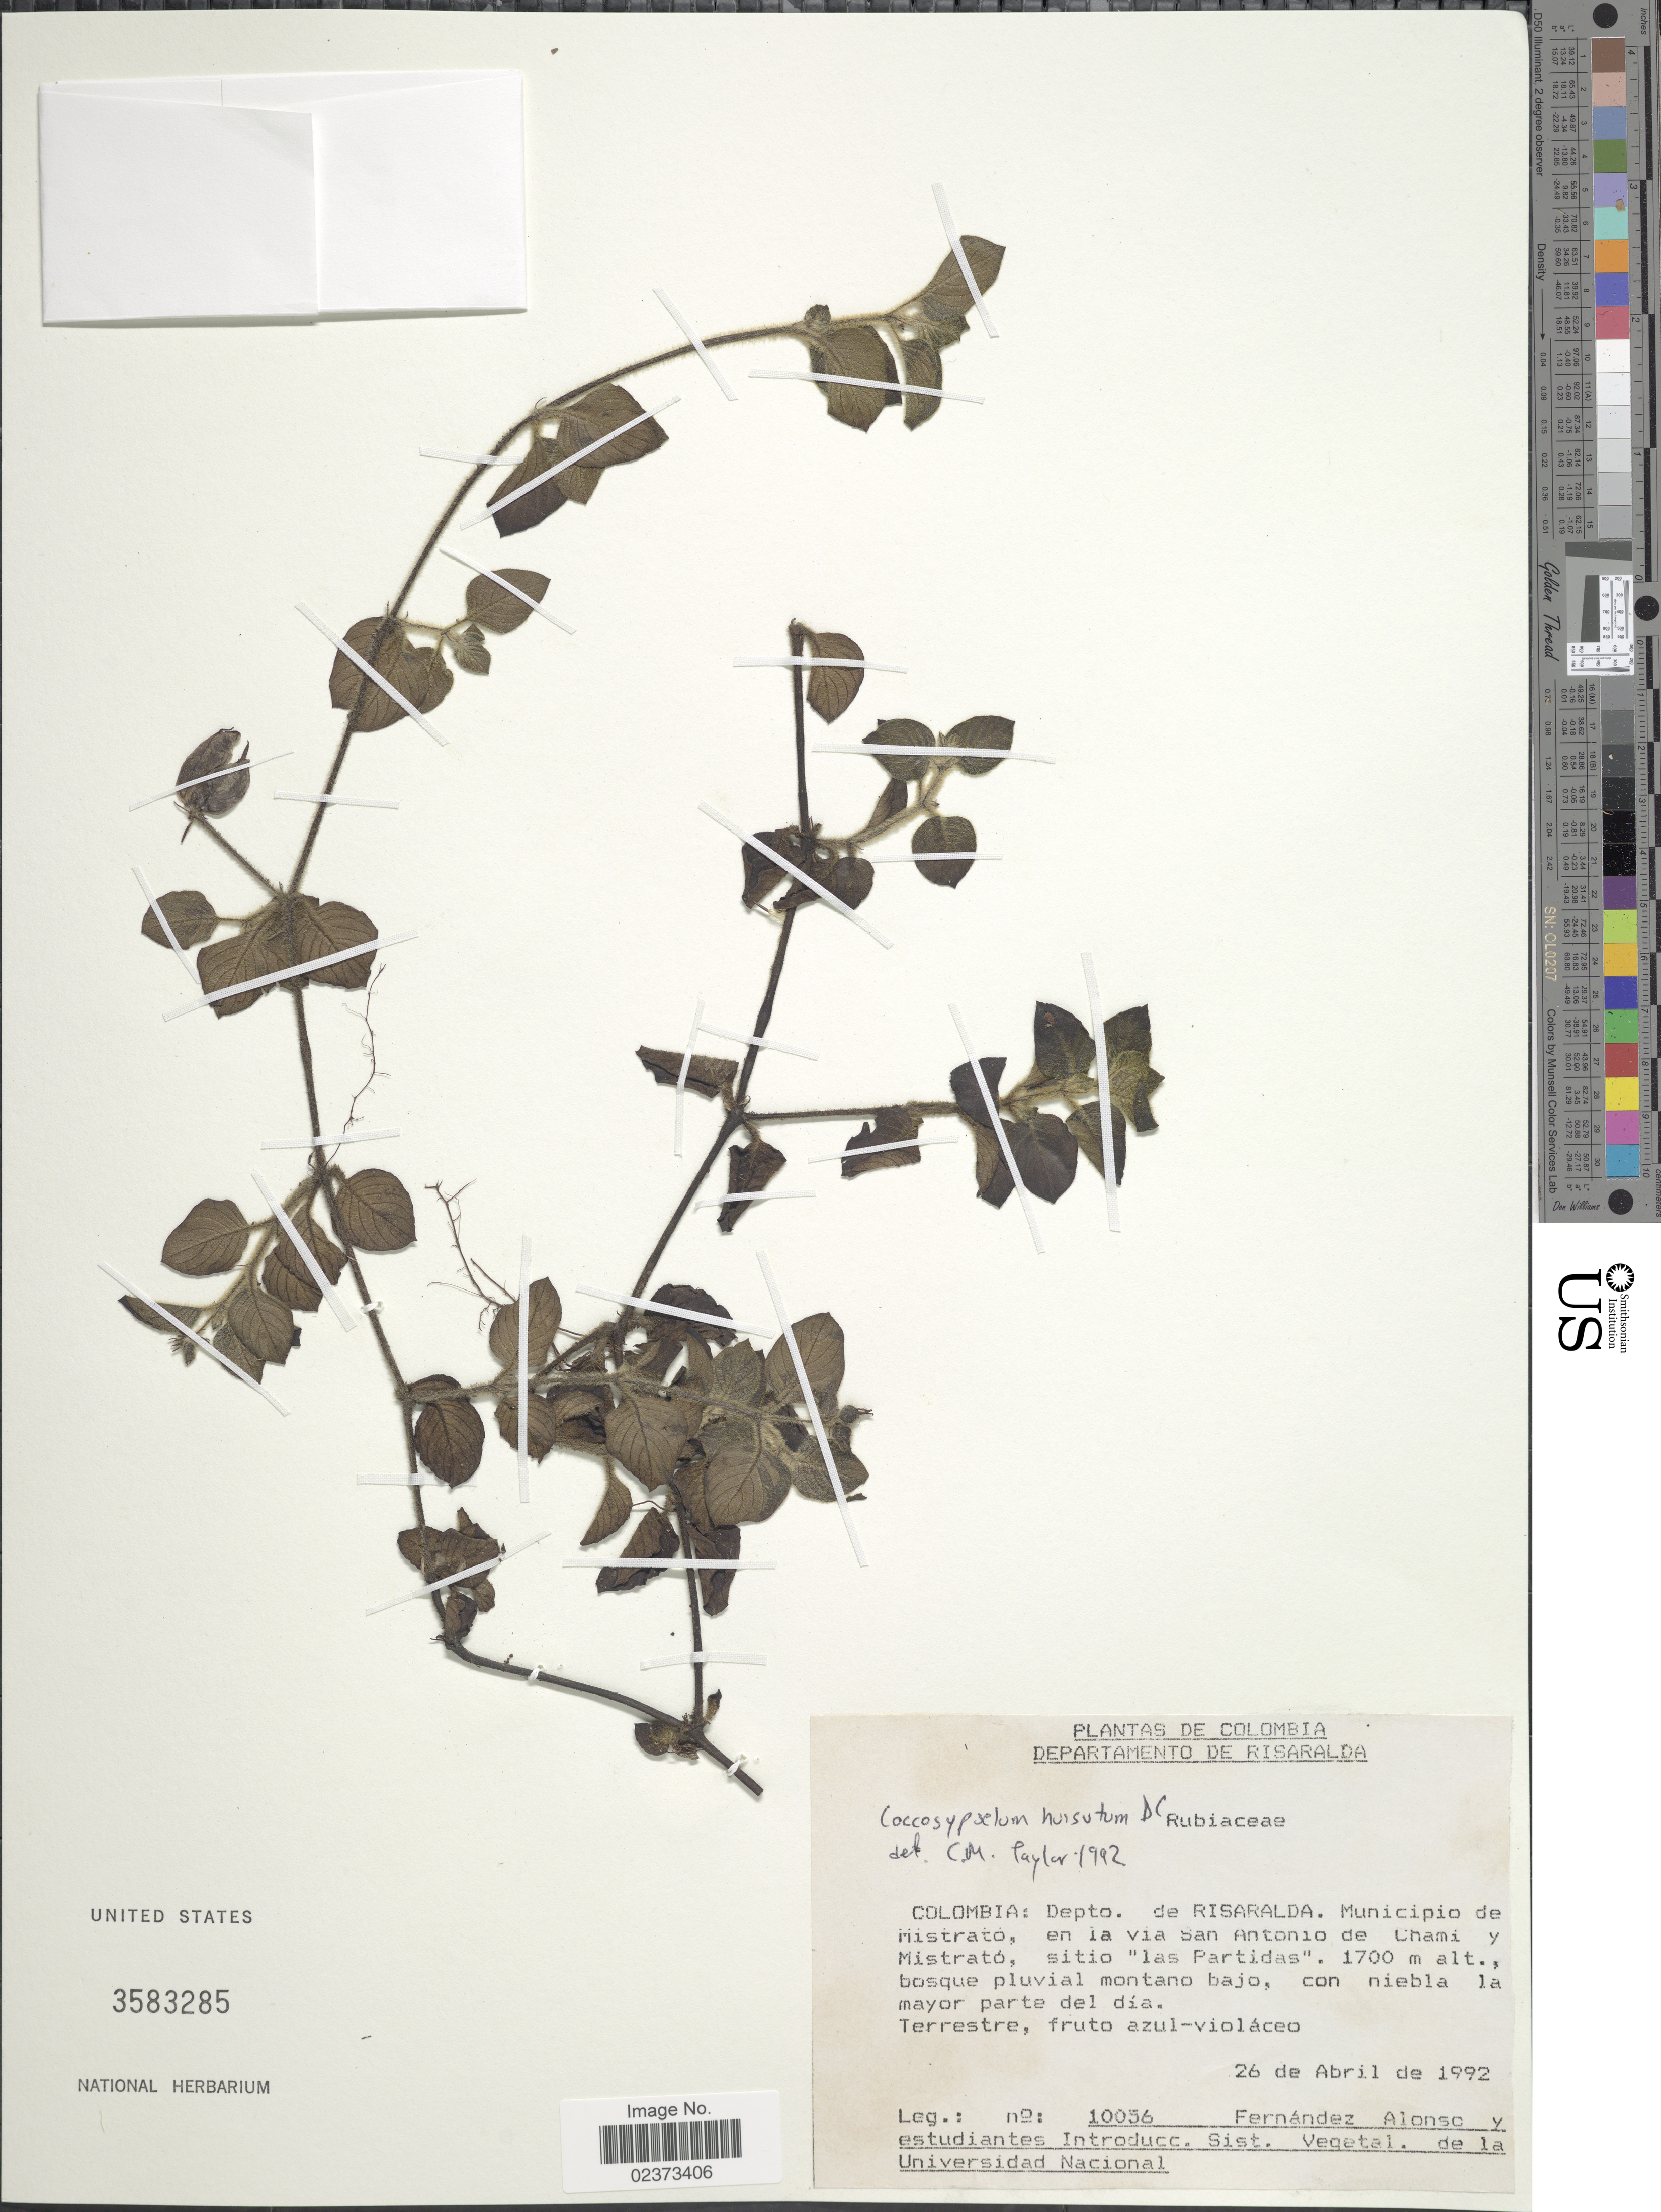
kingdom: Plantae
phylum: Tracheophyta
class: Magnoliopsida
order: Gentianales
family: Rubiaceae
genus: Coccocypselum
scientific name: Coccocypselum hirsutum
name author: Bartl. ex DC.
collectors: F. Alonso & Estudiantes Introducc. Sist. Vegetal. de la Universidad Nacional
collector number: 10056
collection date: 1992-04-26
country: Colombia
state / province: Risaralda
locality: Municipio de Mistrato, en la via San Antonio de Chami y Mistrato, sitio "las Partidas"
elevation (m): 1700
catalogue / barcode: US 3583285